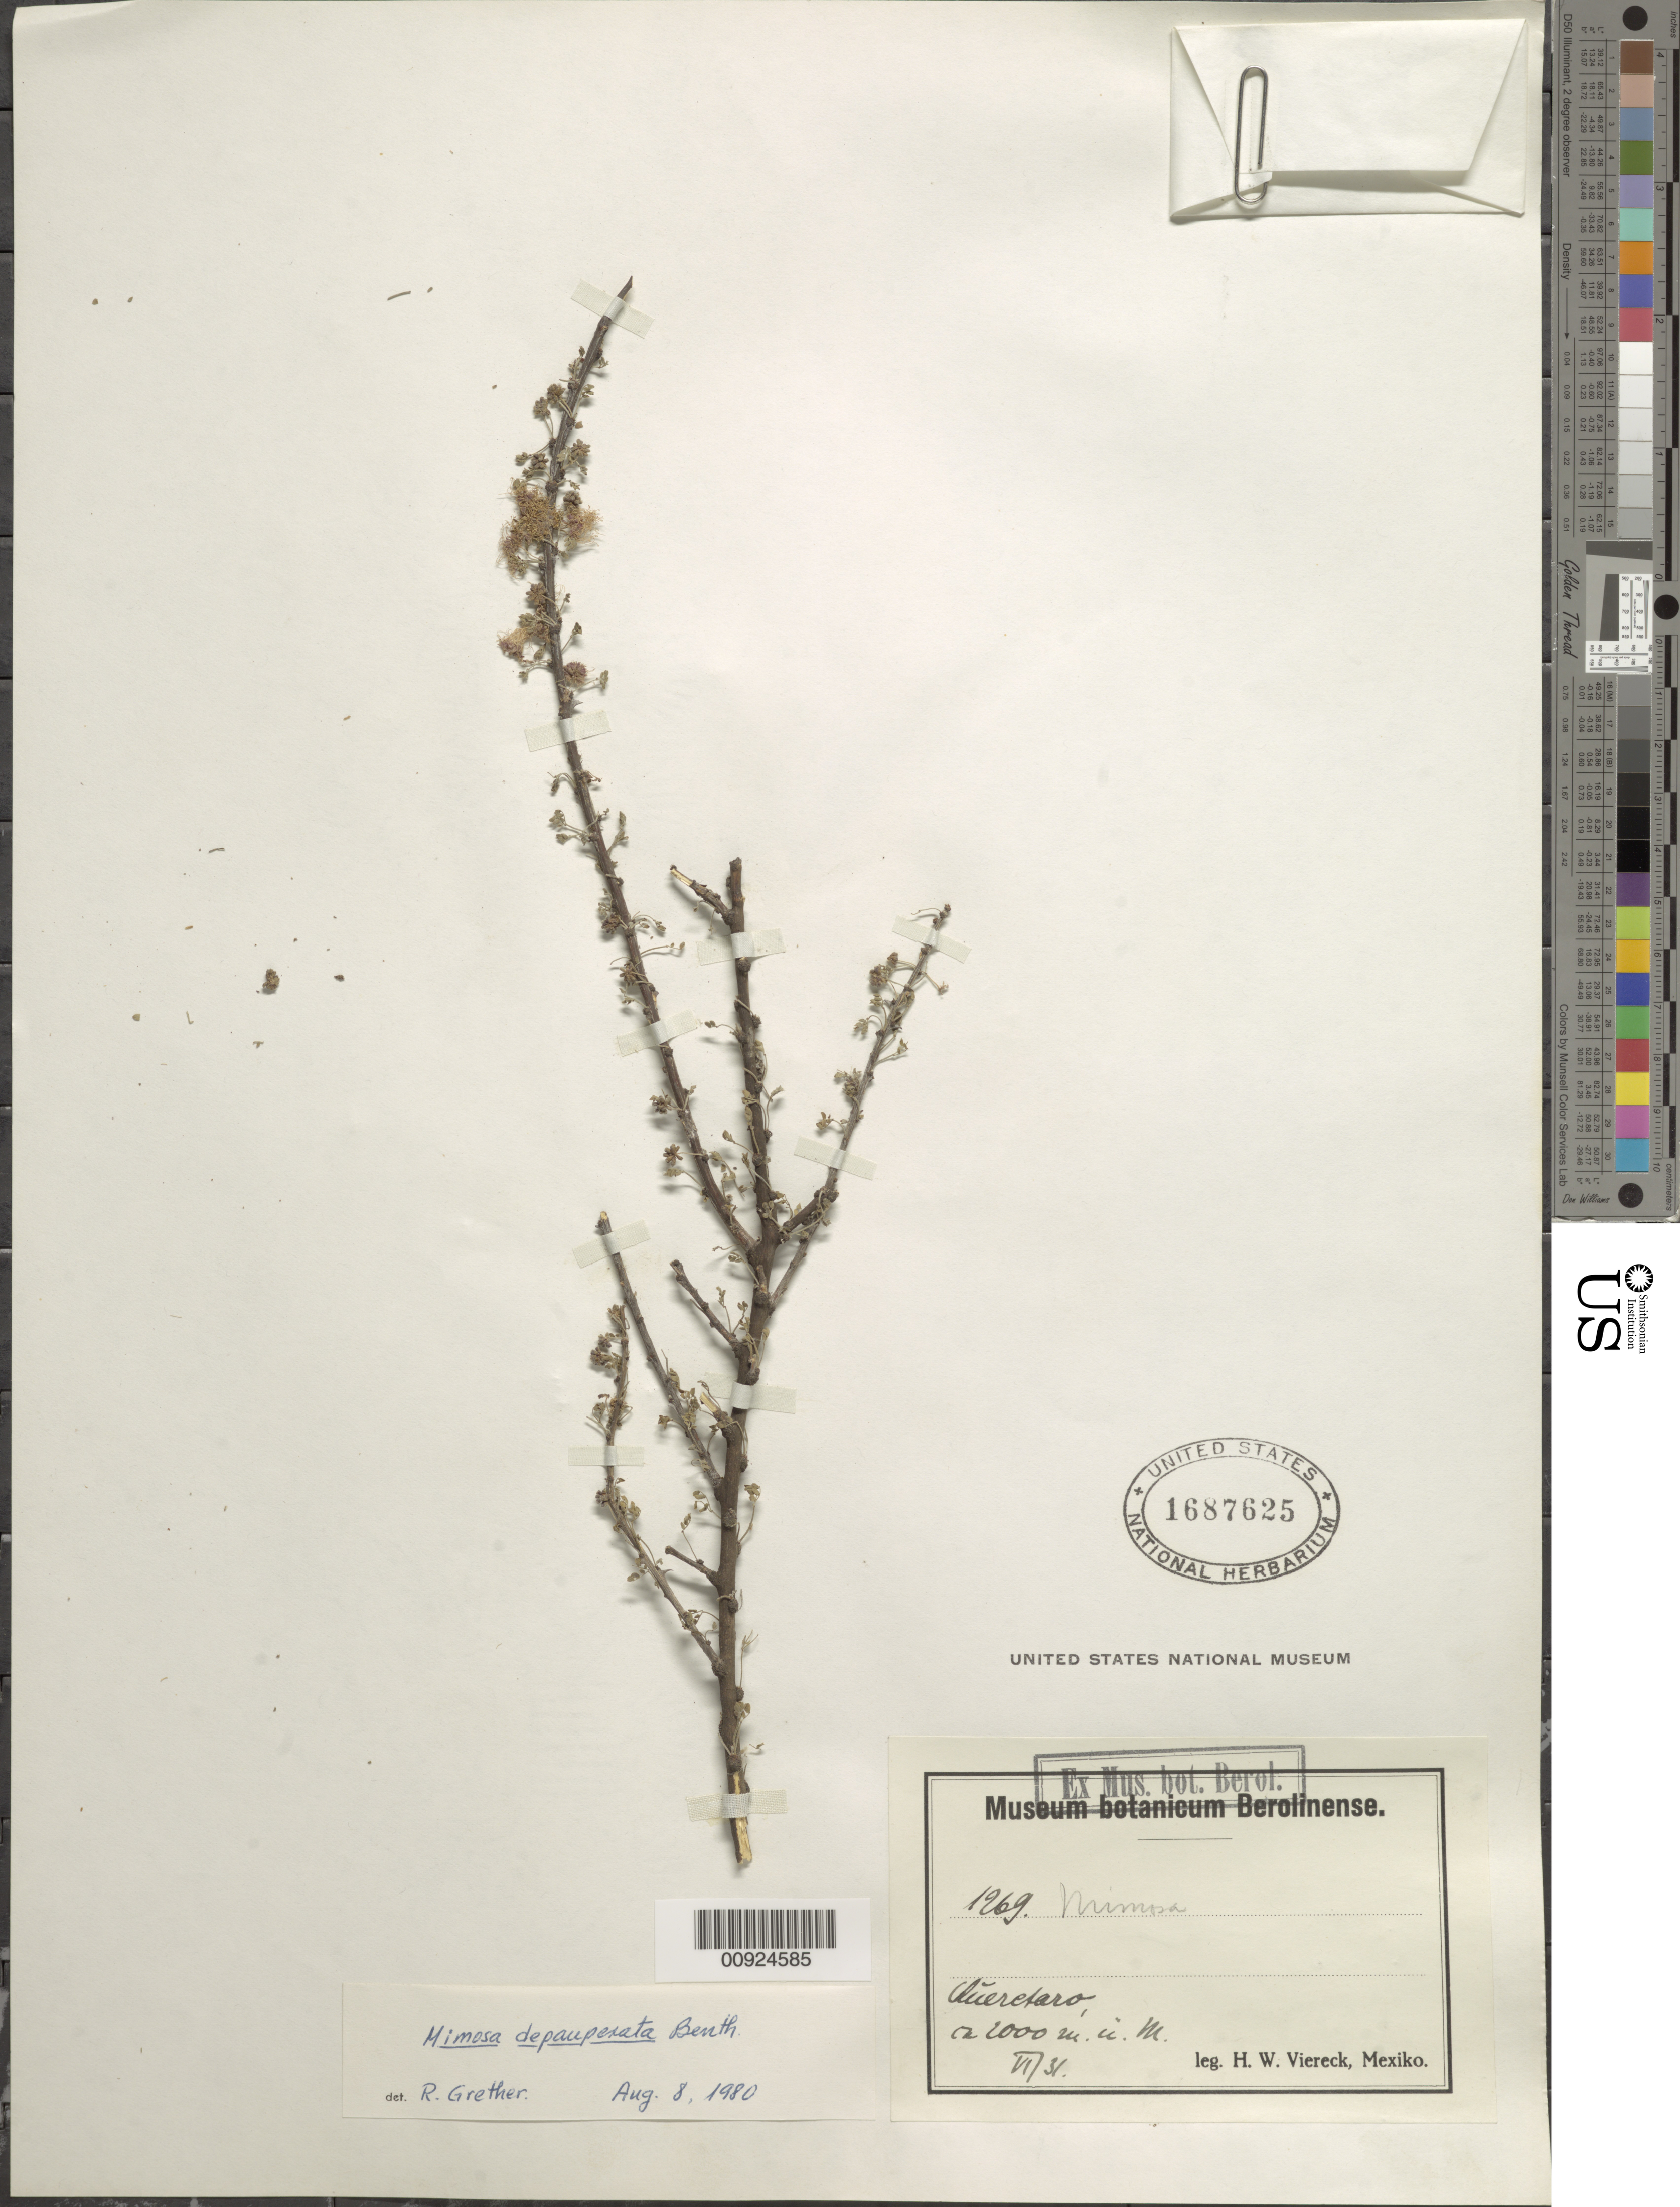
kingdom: Plantae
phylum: Tracheophyta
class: Magnoliopsida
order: Fabales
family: Fabaceae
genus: Mimosa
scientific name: Mimosa depauperata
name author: Benth.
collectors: H. W. Viereck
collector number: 1269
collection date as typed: Jun 1931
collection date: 1931-06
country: Mexico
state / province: Querétaro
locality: Querétaro.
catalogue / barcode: US 1687625